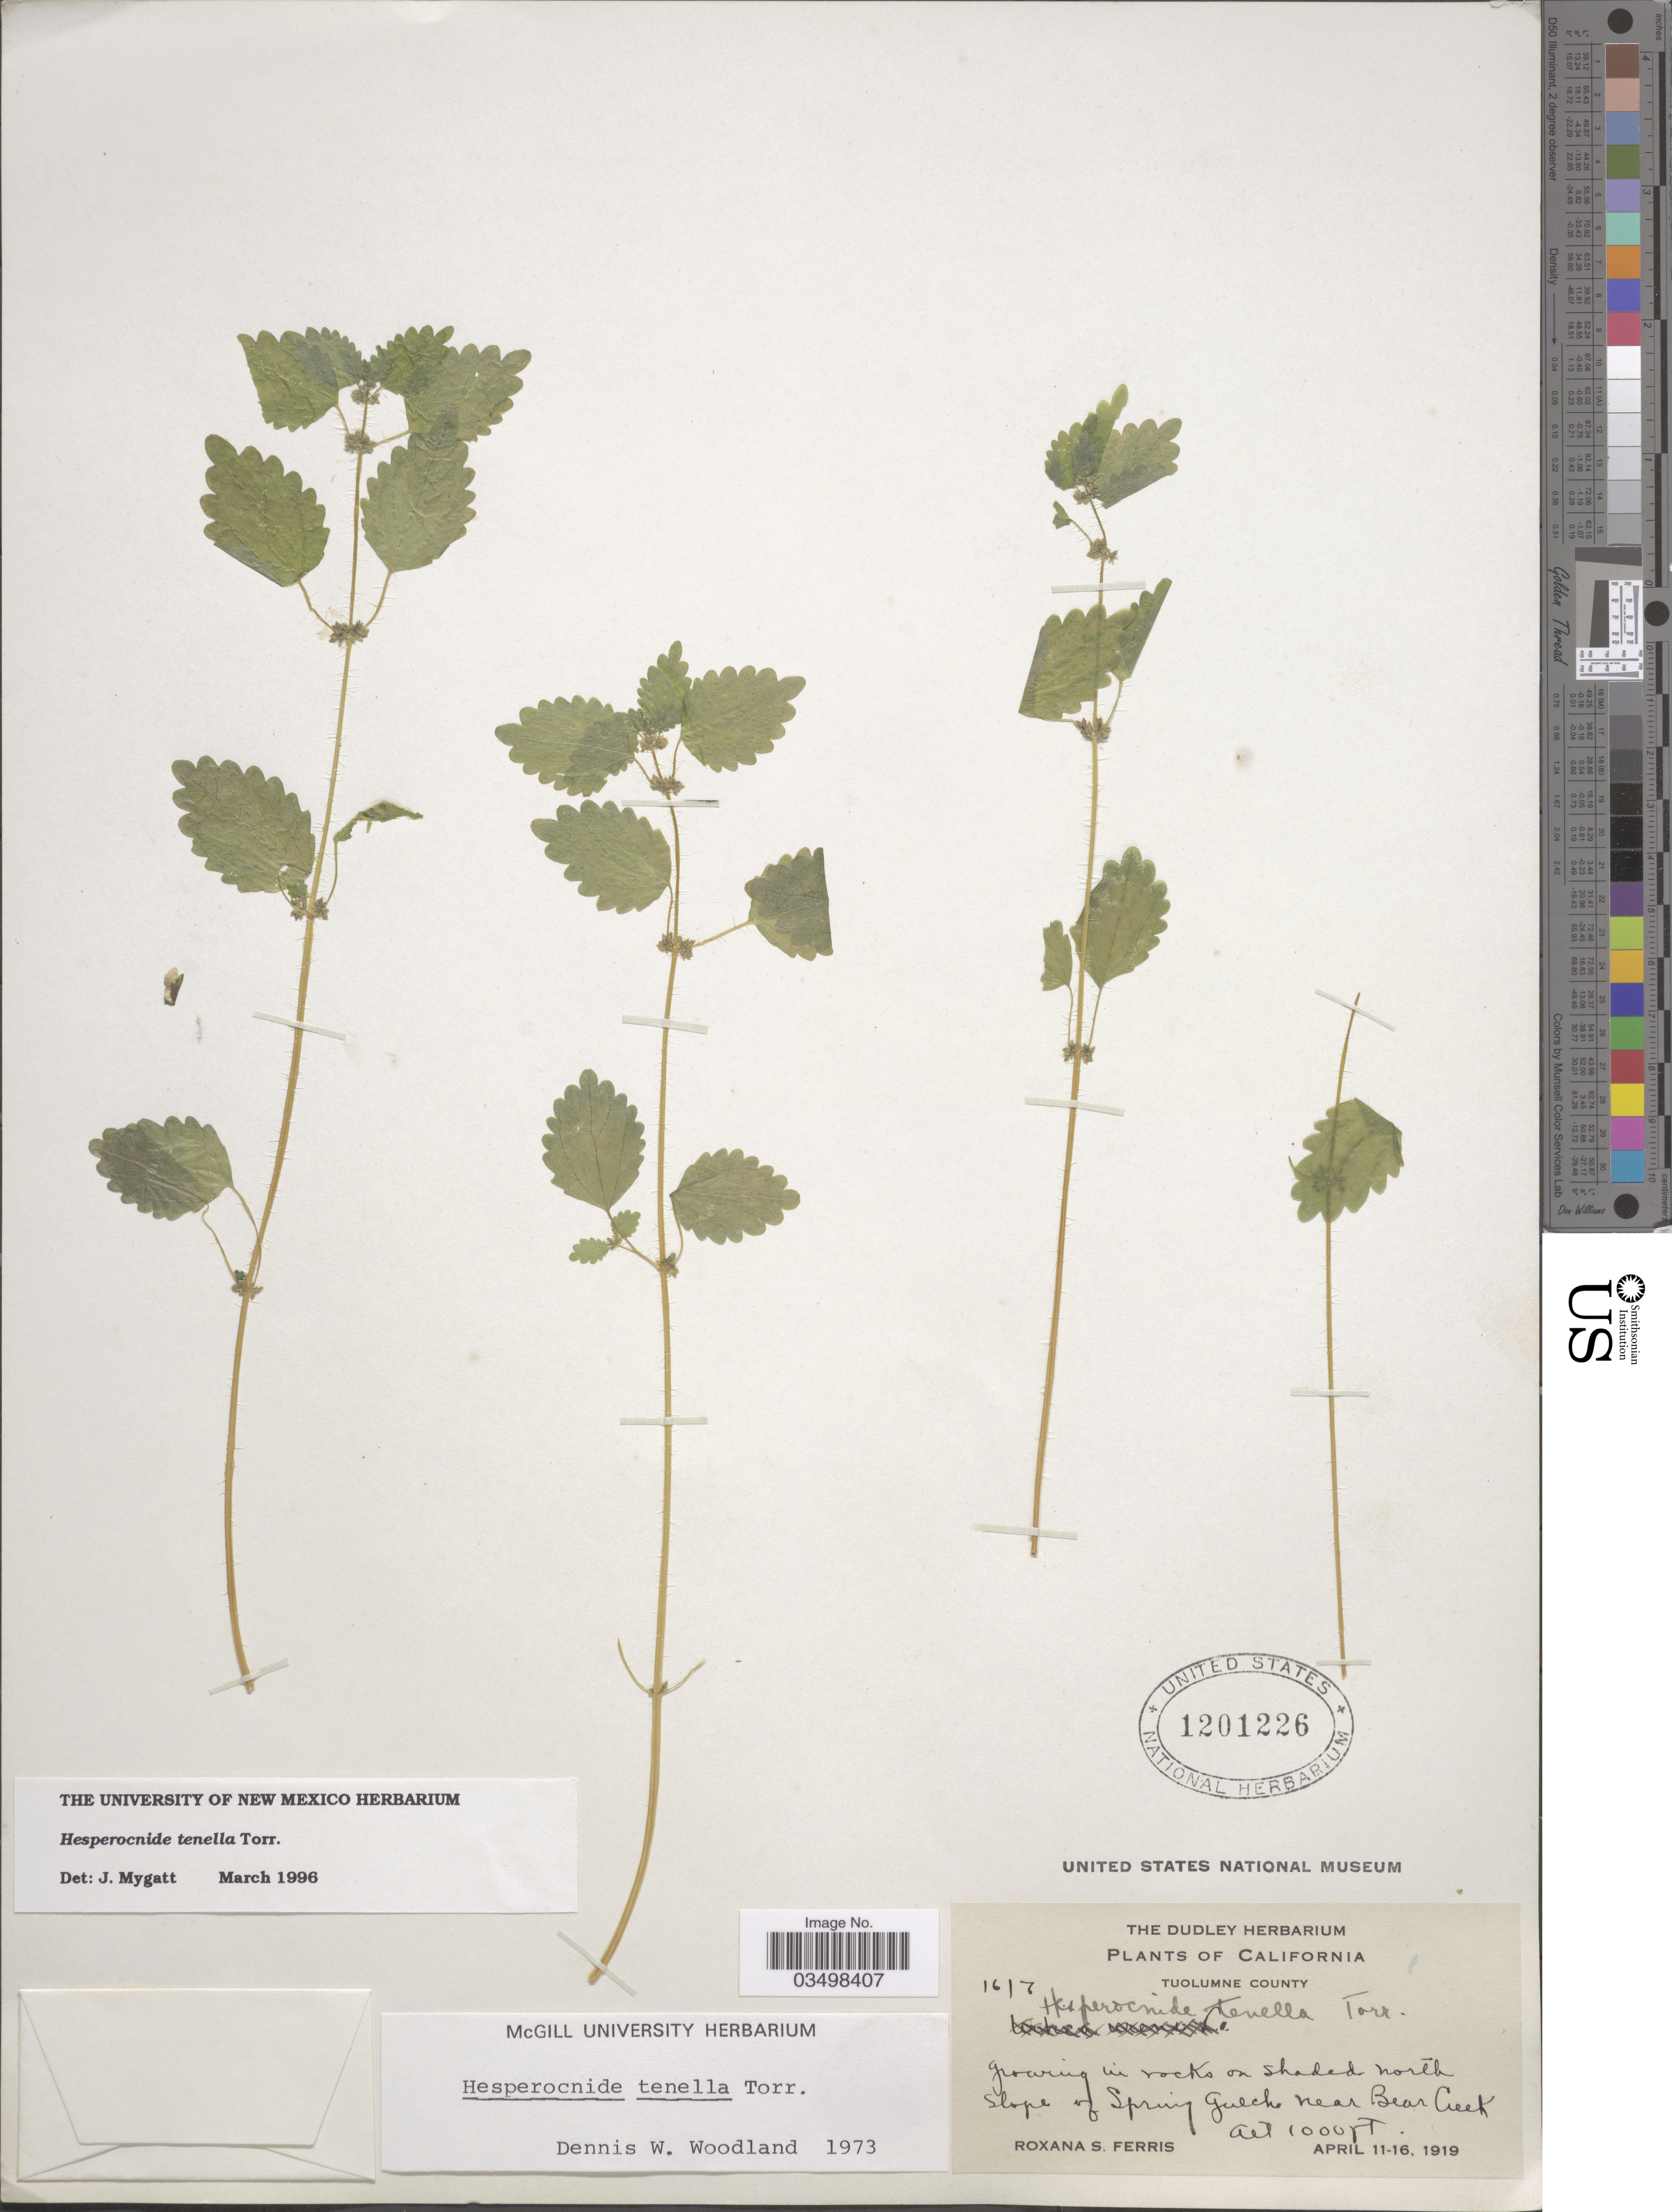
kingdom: Plantae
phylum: Tracheophyta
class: Magnoliopsida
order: Rosales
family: Urticaceae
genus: Hesperocnide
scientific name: Hesperocnide tenella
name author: Torr.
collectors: R. S. Ferris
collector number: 1617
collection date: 1919-04-11/1919-04-16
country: United States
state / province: California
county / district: Tuolumne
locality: Tuolumne County. Growing in rocks on shaded north Slope of Spring Gulch near Bear Creek.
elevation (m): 305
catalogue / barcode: US 1201226